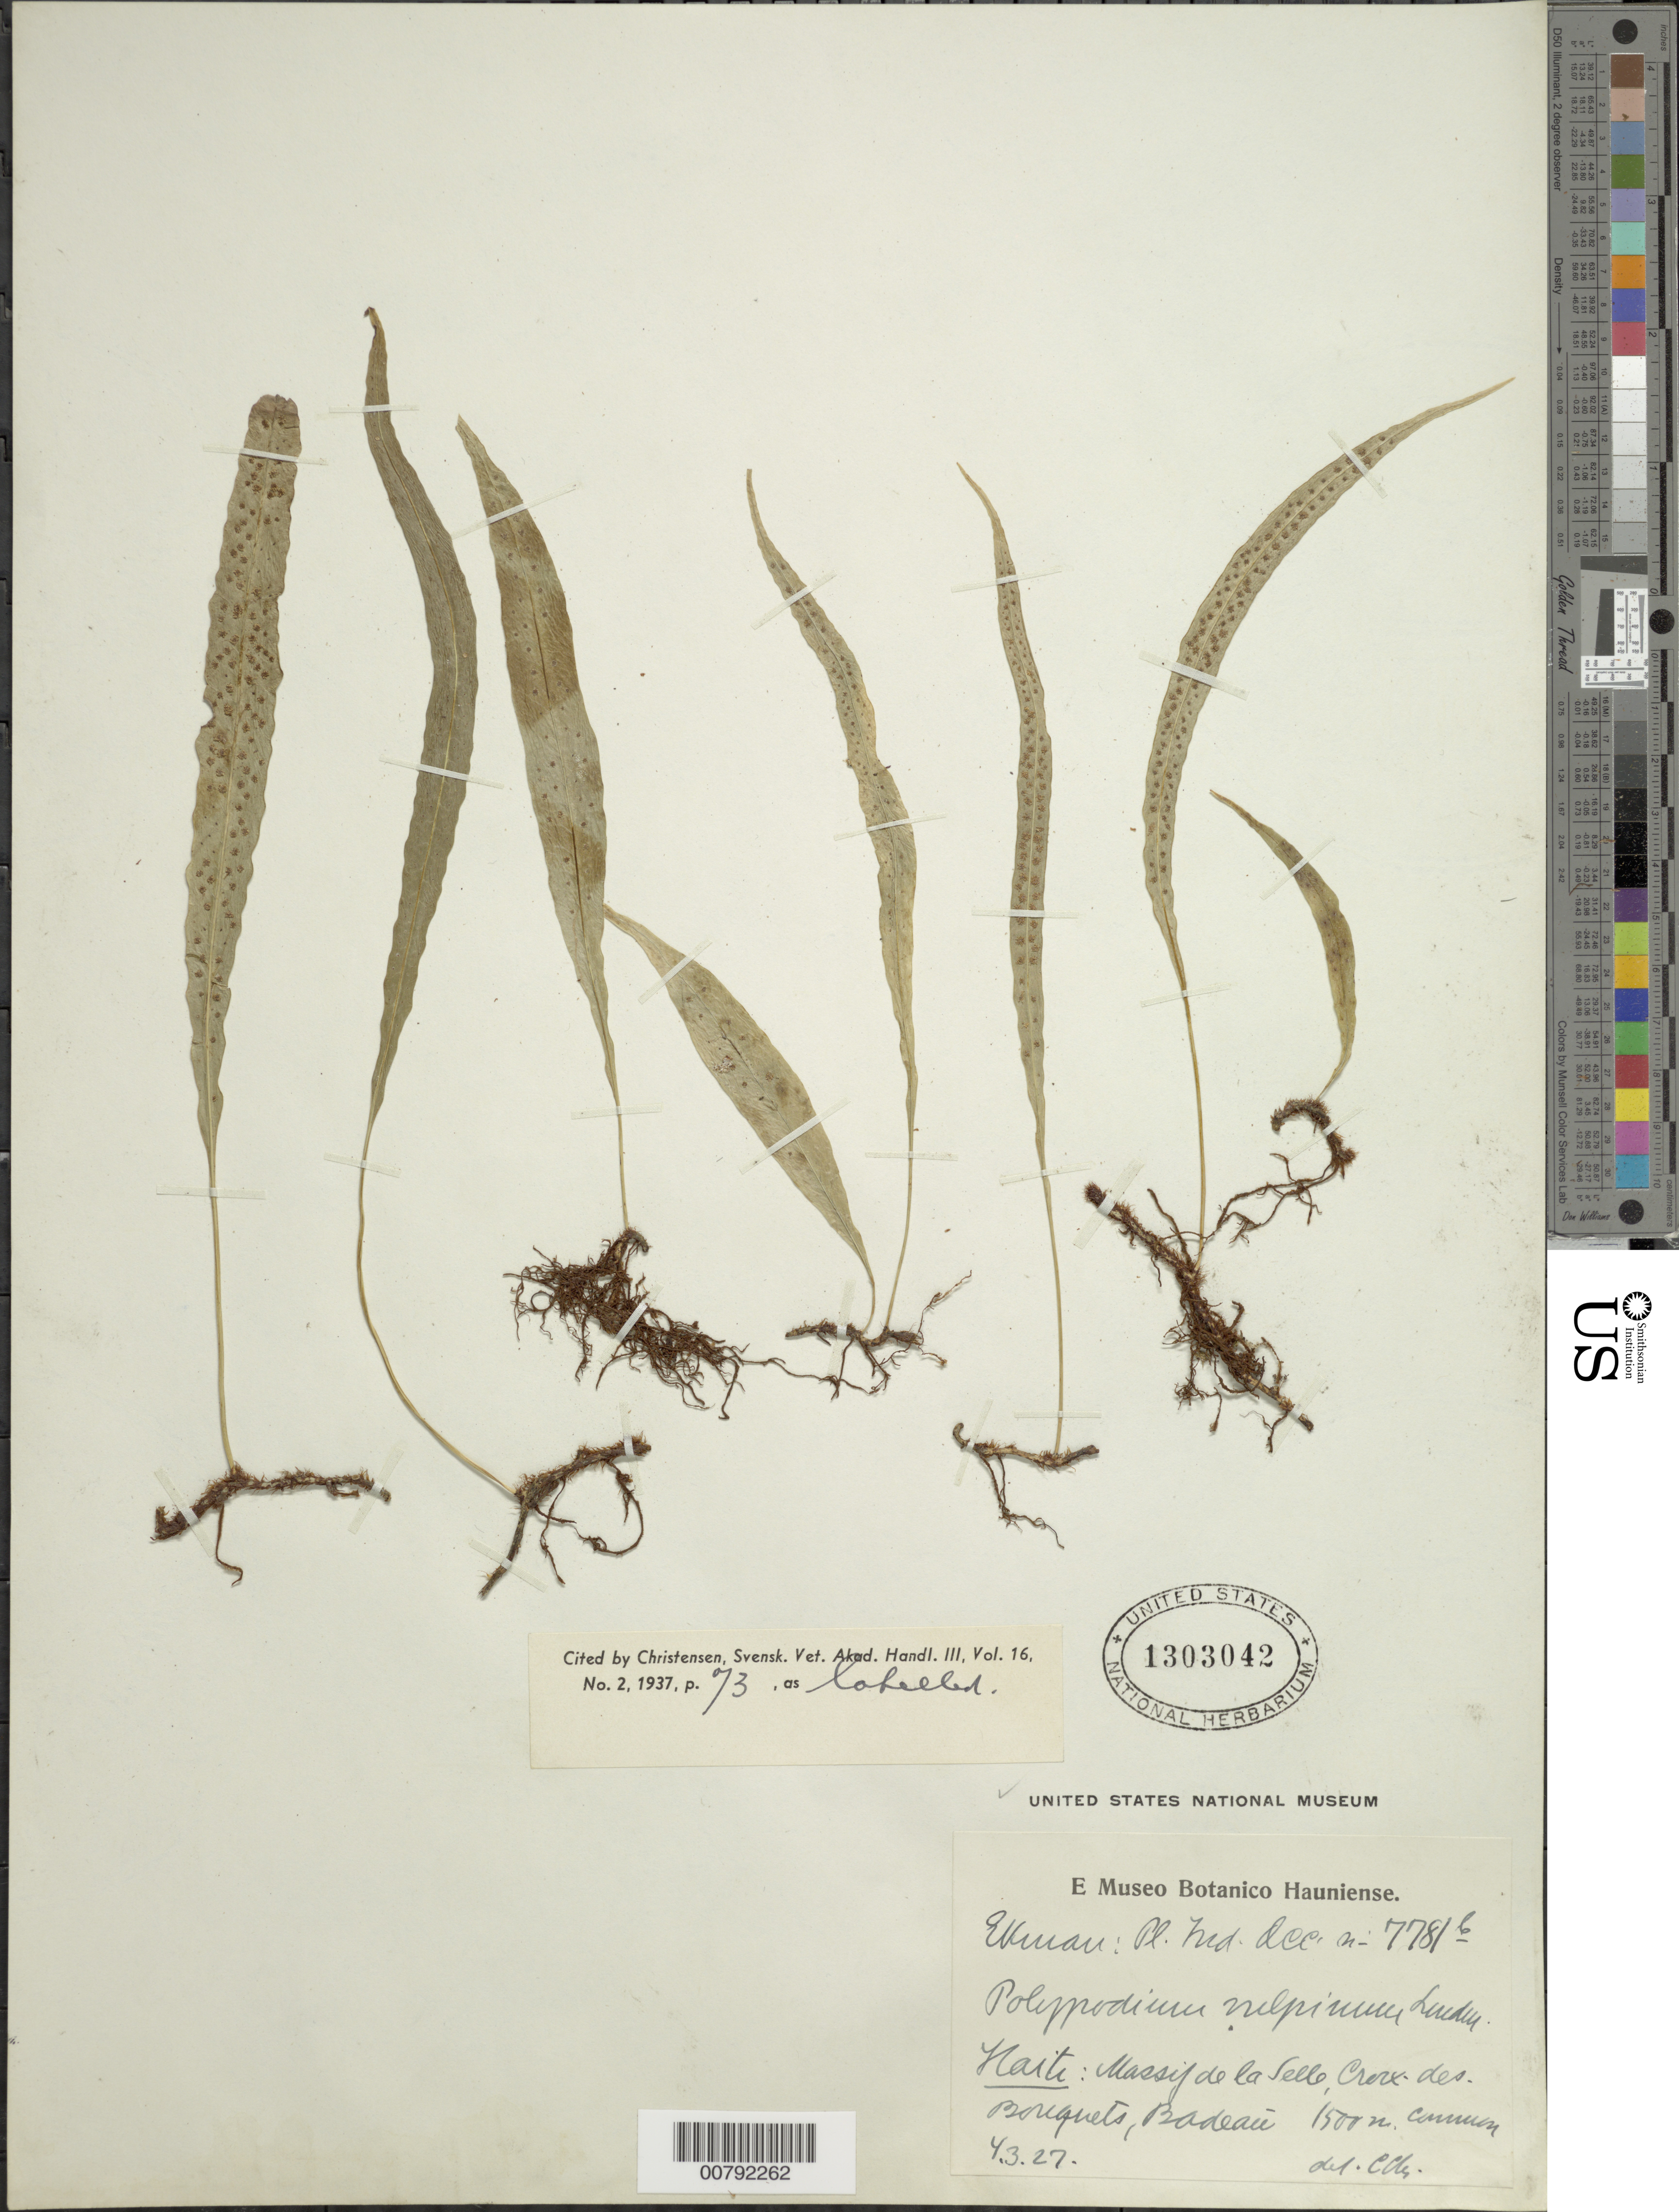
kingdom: Plantae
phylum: Tracheophyta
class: Polypodiopsida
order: Polypodiales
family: Polypodiaceae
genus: Campyloneurum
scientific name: Campyloneurum vulpinum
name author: (Lindm.) Ching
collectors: E. L. Ekman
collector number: H 7781b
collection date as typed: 04 Mar 1927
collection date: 1927-03-04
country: Haiti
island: Hispaniola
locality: Massif de la Selle, Croix-des-Bouquets, Badeaú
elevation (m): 1500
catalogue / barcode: US 1303042